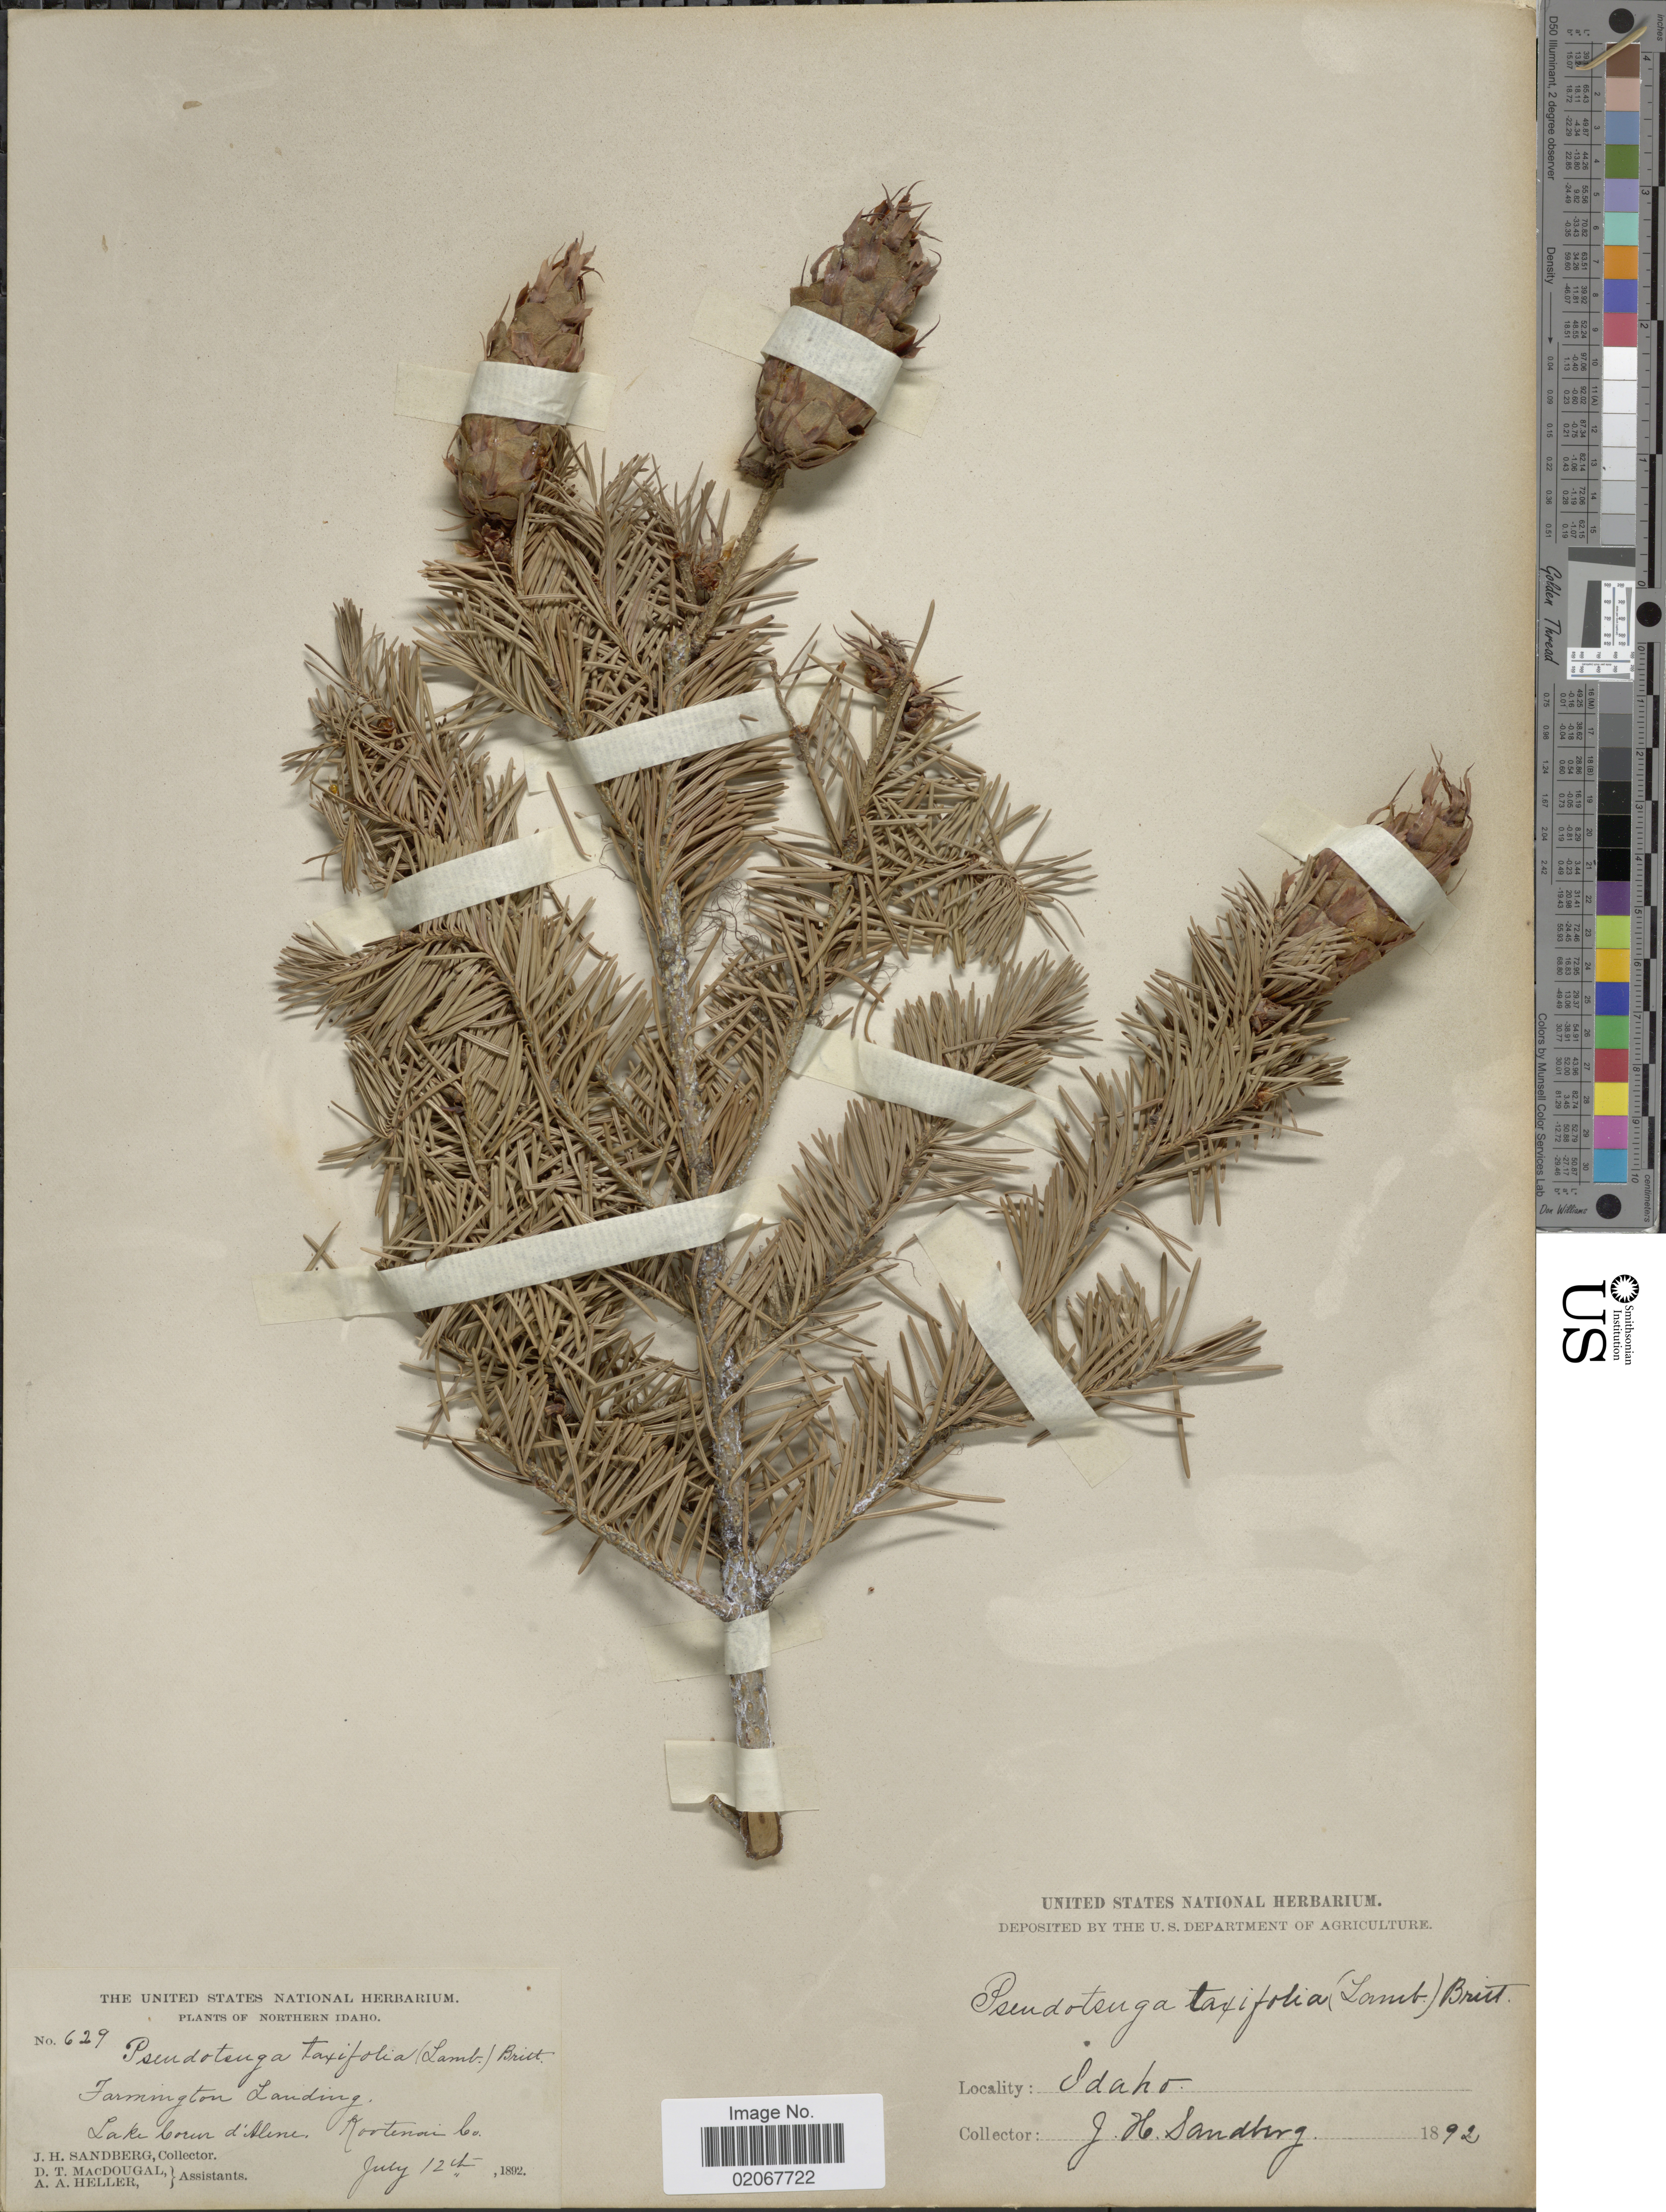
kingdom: Plantae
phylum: Tracheophyta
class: Pinopsida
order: Pinales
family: Pinaceae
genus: Pseudotsuga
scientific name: Pseudotsuga menziesii var. glauca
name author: (Beissn.) Franco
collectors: J. H. Sandberg, D. T. MacDougal & A. A. Heller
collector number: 629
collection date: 1892-07-12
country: United States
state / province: Idaho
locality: Northern Idaho. Farmington Landing. lake Couer d'Alene. Kootenai Co.